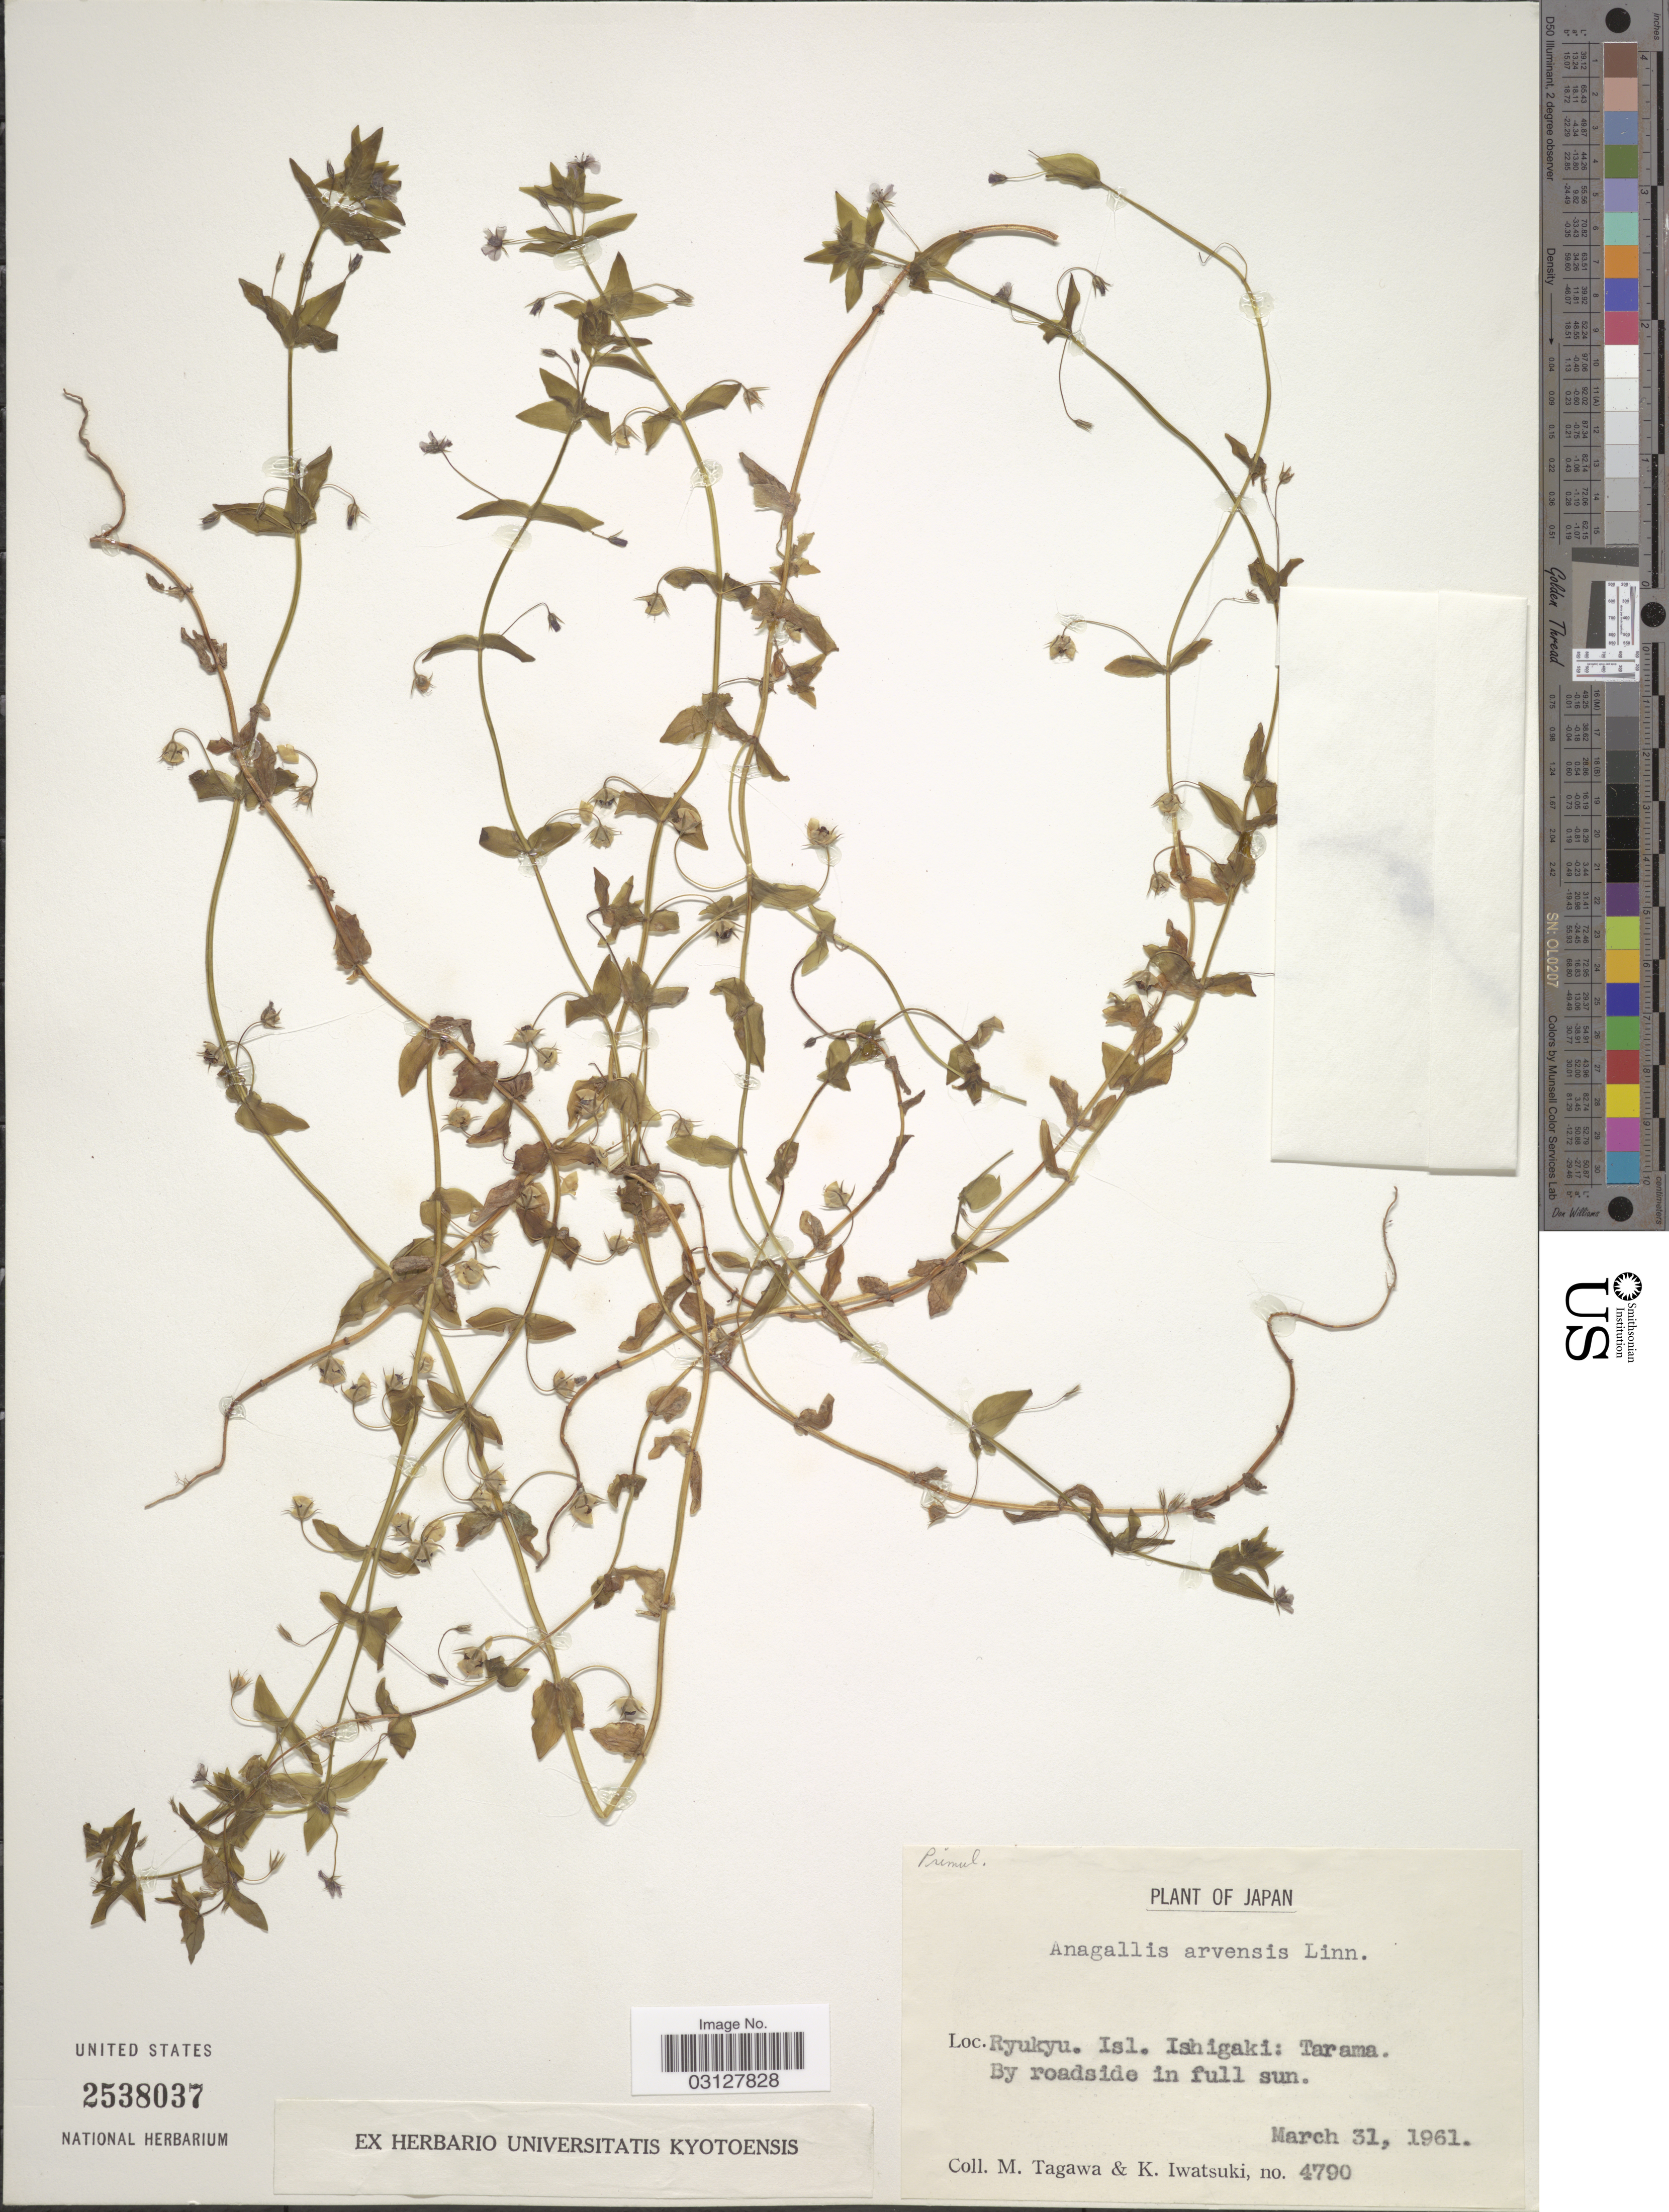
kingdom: Plantae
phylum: Tracheophyta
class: Magnoliopsida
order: Ericales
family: Primulaceae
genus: Anagallis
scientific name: Anagallis arvensis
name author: L.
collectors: M. Tagawa & K. Iwatsuki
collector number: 4790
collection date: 1961-03-31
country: Japan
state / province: Okinawa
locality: Ryukyu. Isl. Ishigaki: Tarama.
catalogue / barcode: US 2538037